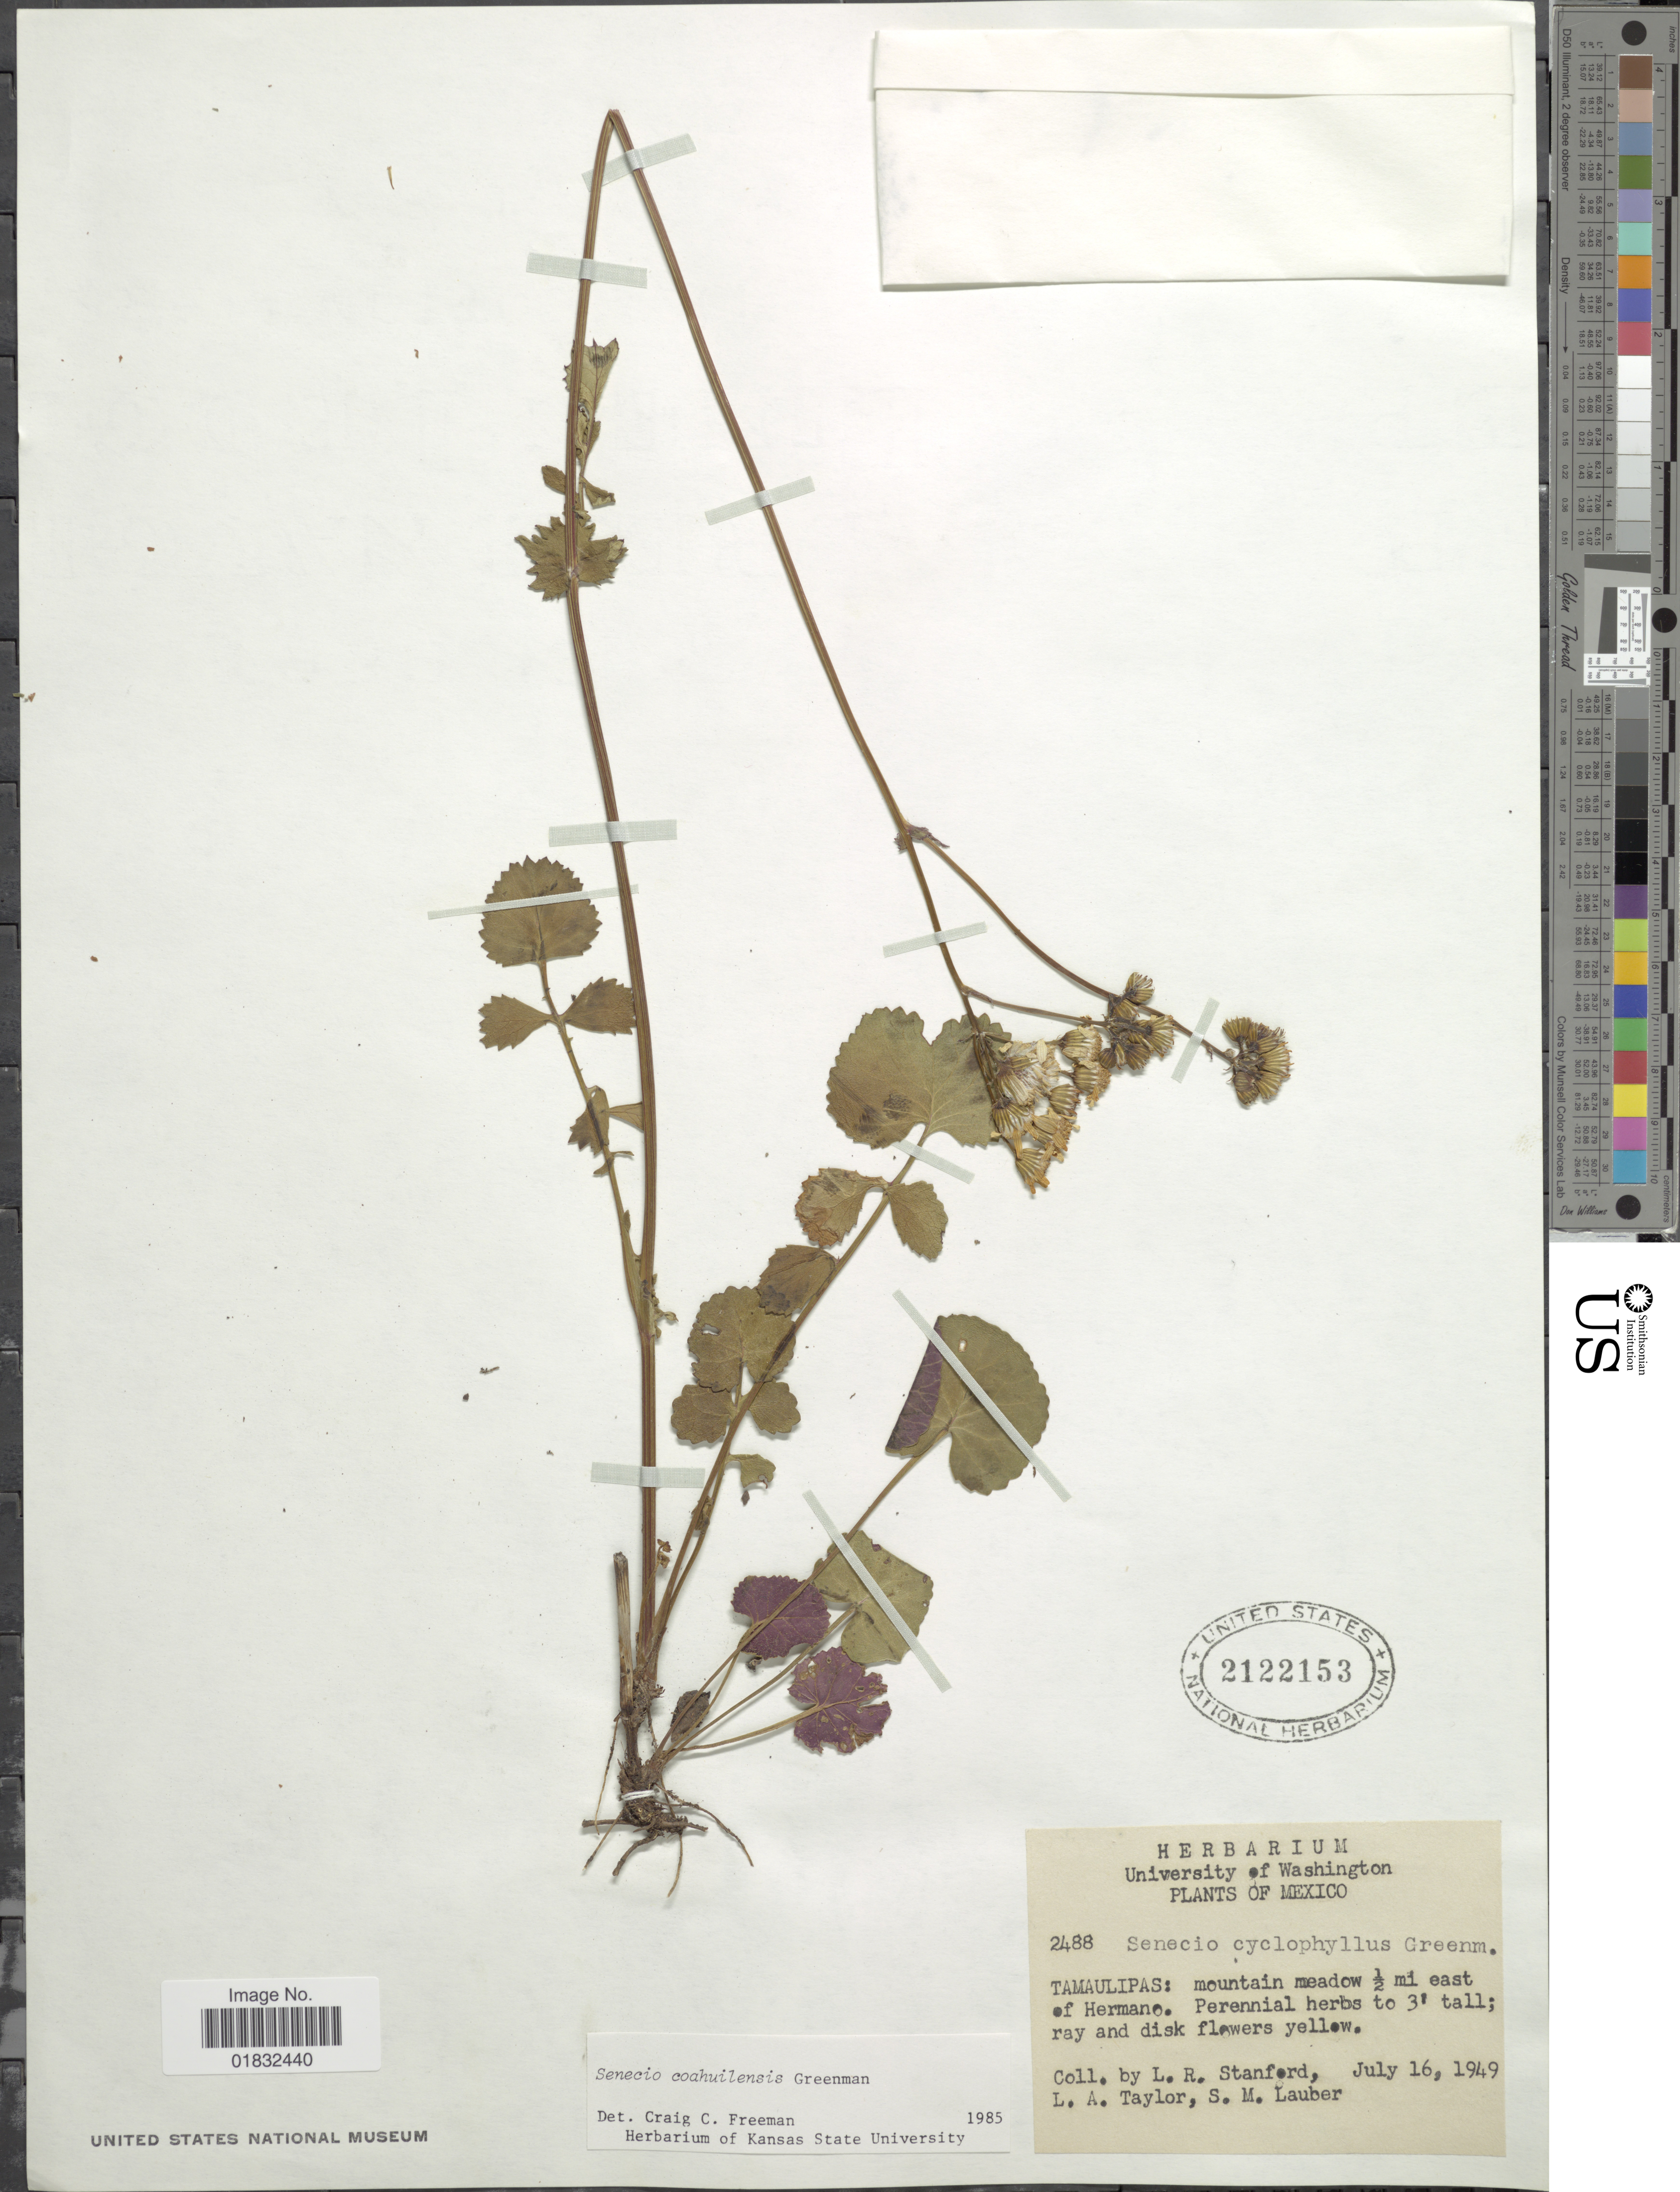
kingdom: Plantae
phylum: Tracheophyta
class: Magnoliopsida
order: Asterales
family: Asteraceae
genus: Packera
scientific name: Packera coahuilensis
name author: (Greenm.) C. Jeffrey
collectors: L. R. Stanford, L. A. Taylor & S. M. Lauber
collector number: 2488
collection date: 1949-07-16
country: Mexico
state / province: Tamaulipas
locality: Mountain meadow ½ mi east of Hermano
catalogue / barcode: US 2122153